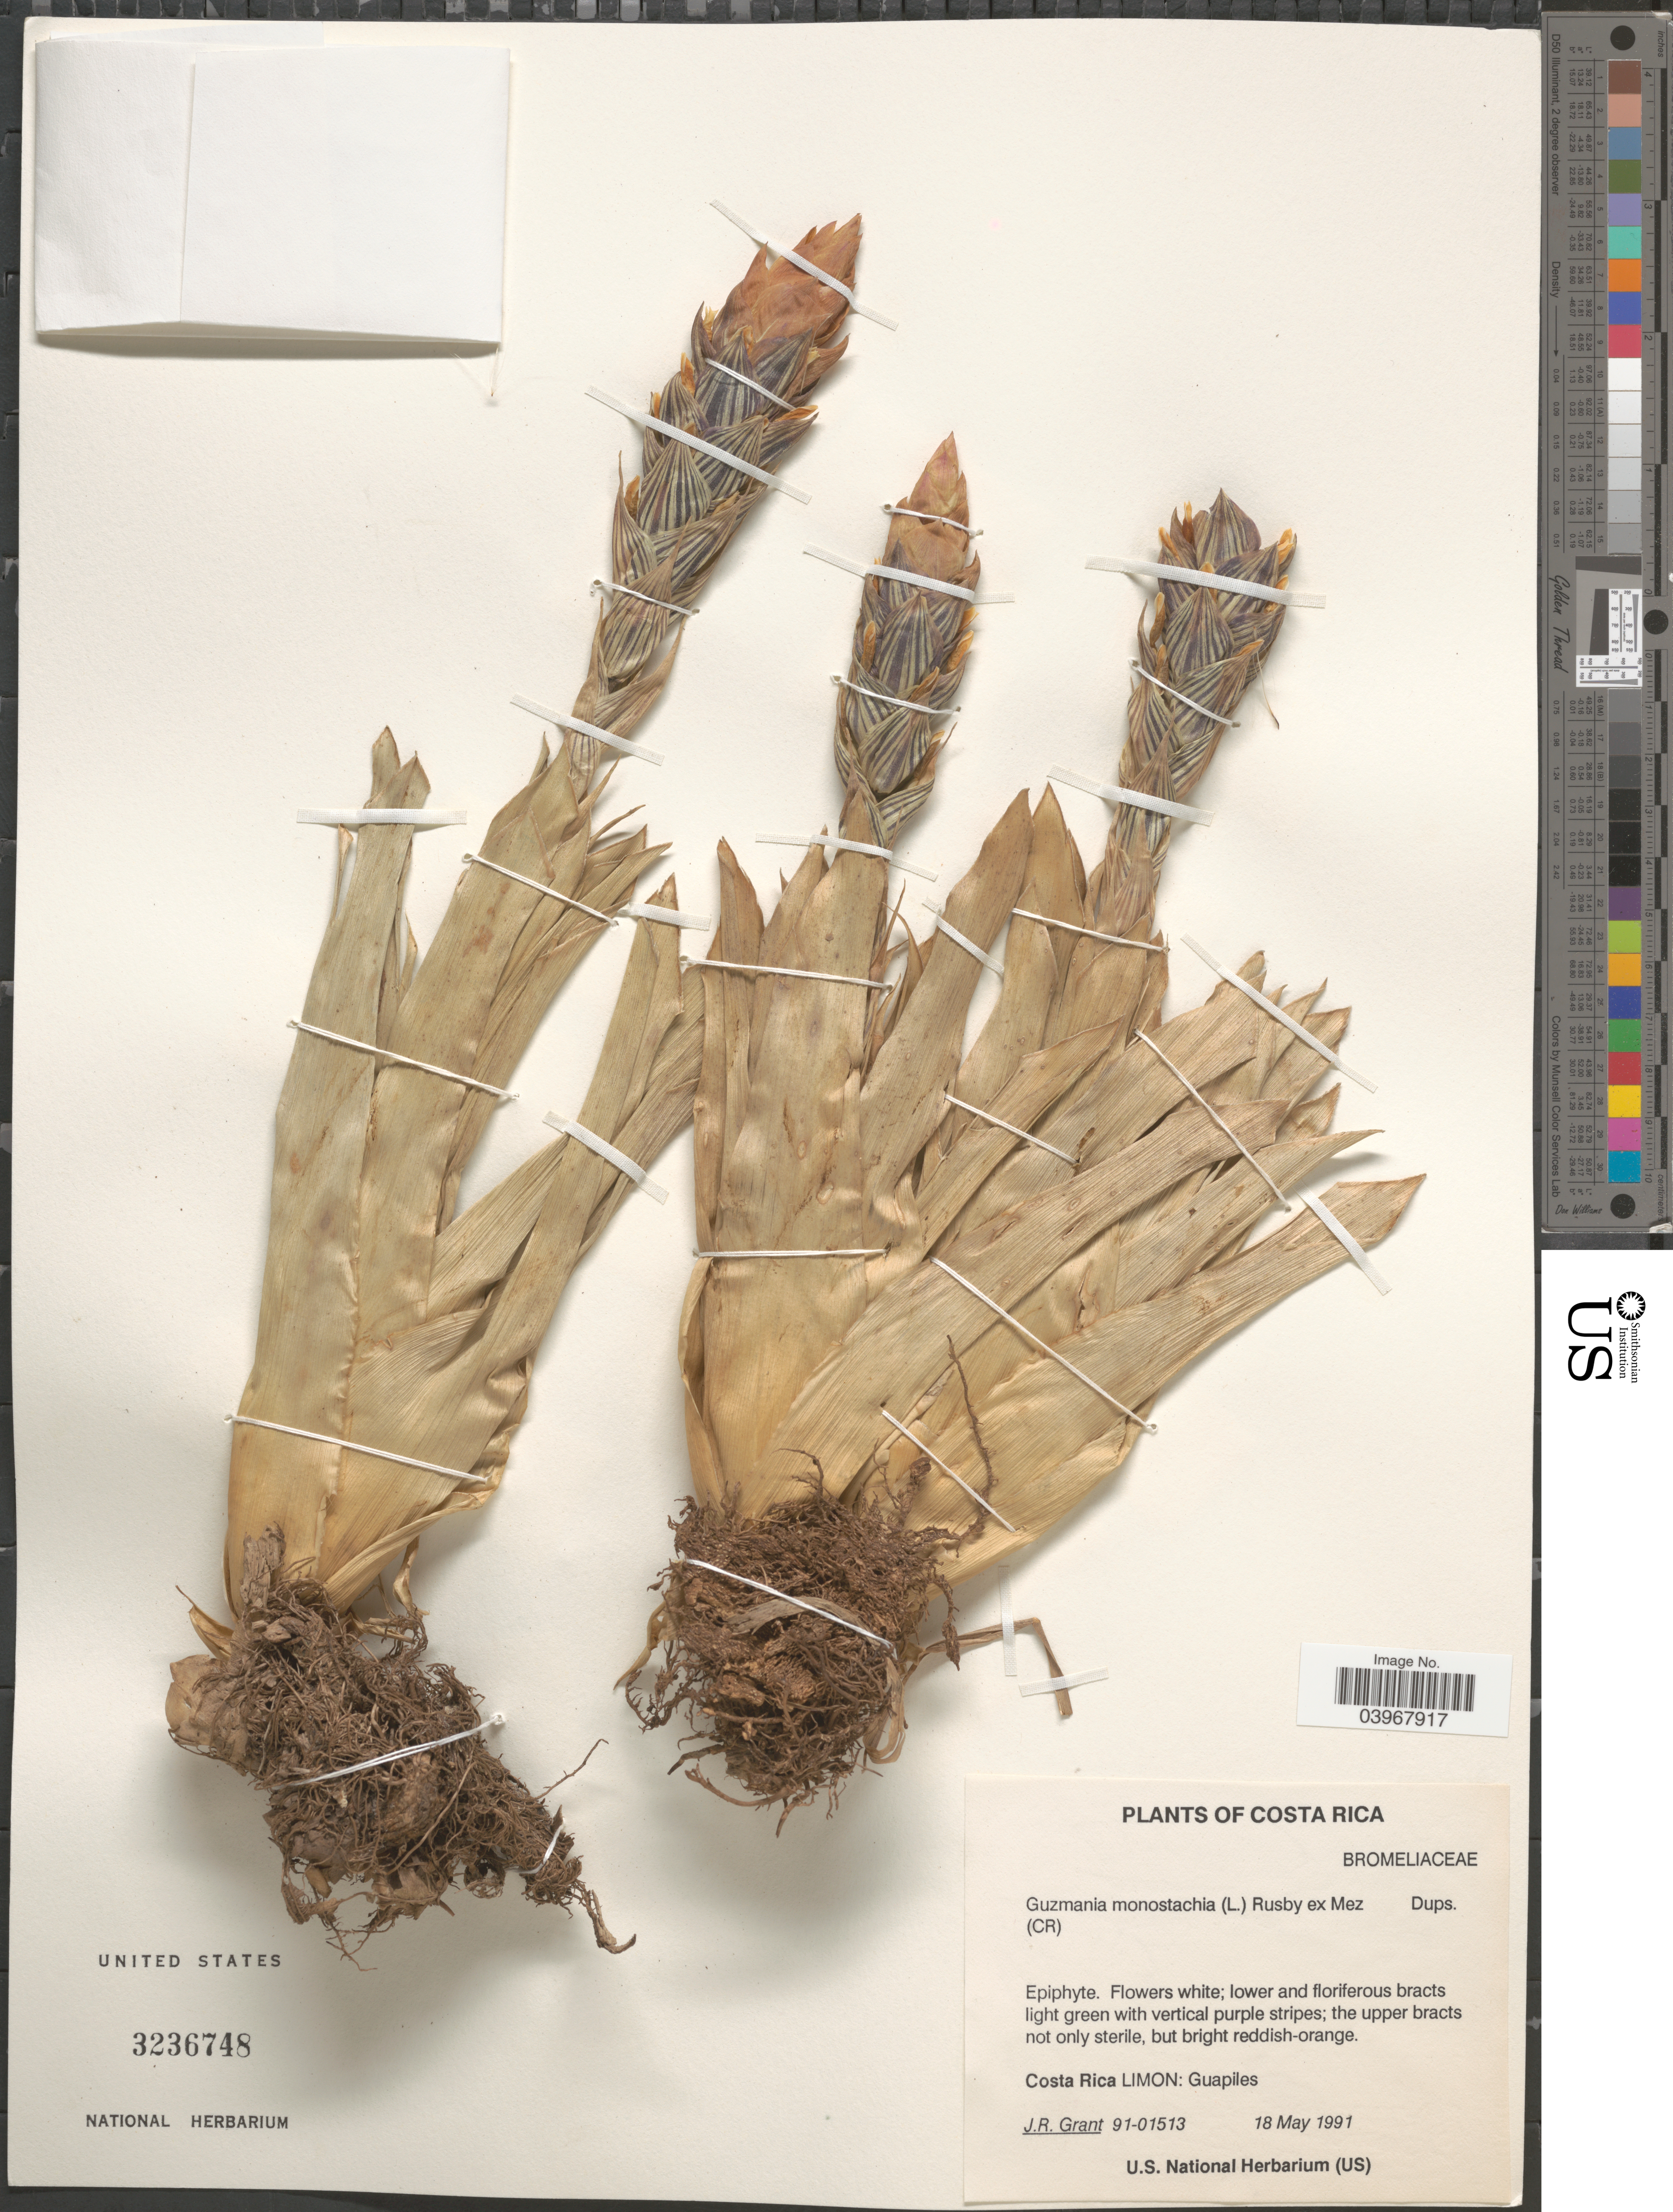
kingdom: Plantae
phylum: Tracheophyta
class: Liliopsida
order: Poales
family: Bromeliaceae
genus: Guzmania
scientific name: Guzmania monostachia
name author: (L.) Rusby ex Mez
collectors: J. Grant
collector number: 91-01513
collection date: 1991-05-18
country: Costa Rica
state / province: Limón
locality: Guapiles.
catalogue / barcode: US 3236748